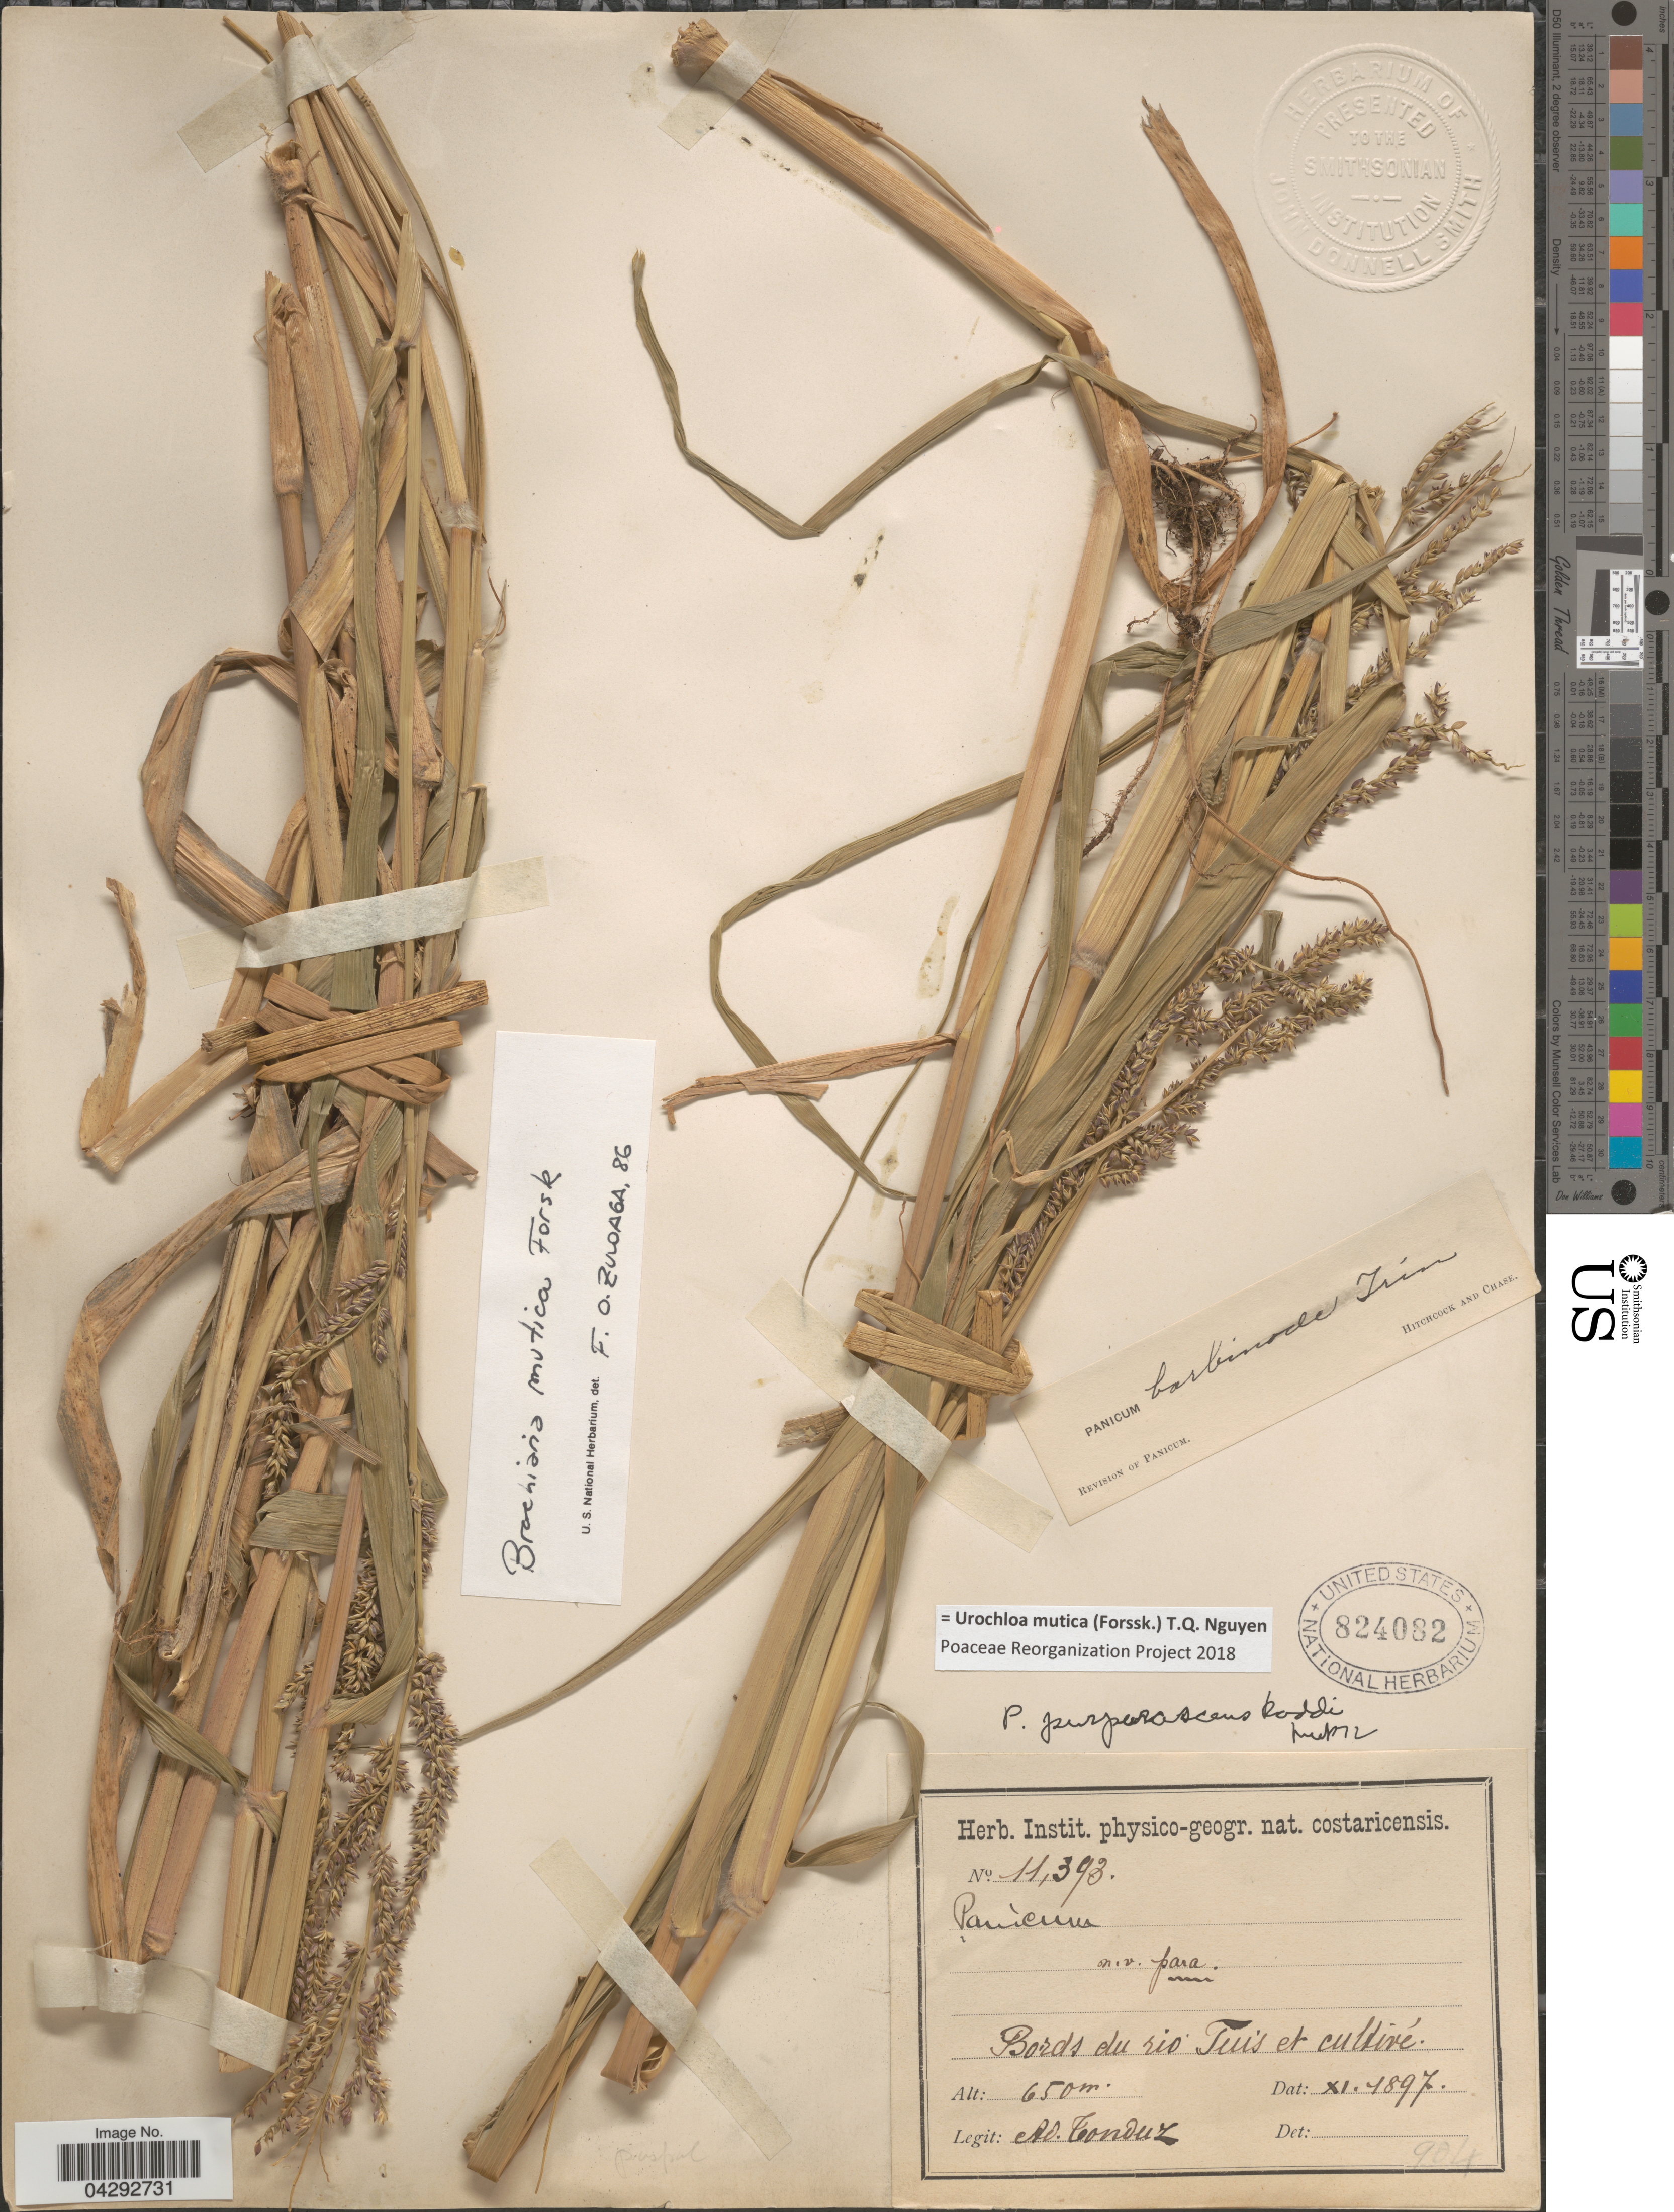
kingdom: Plantae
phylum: Tracheophyta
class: Liliopsida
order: Poales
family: Poaceae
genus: Urochloa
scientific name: Urochloa mutica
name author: (Forssk.) T.Q. Nguyen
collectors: A. Tonduz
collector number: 11393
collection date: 1897-11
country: Costa Rica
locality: Bords du rio Tuis et cultivé.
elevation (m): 650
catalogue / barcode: US 824082